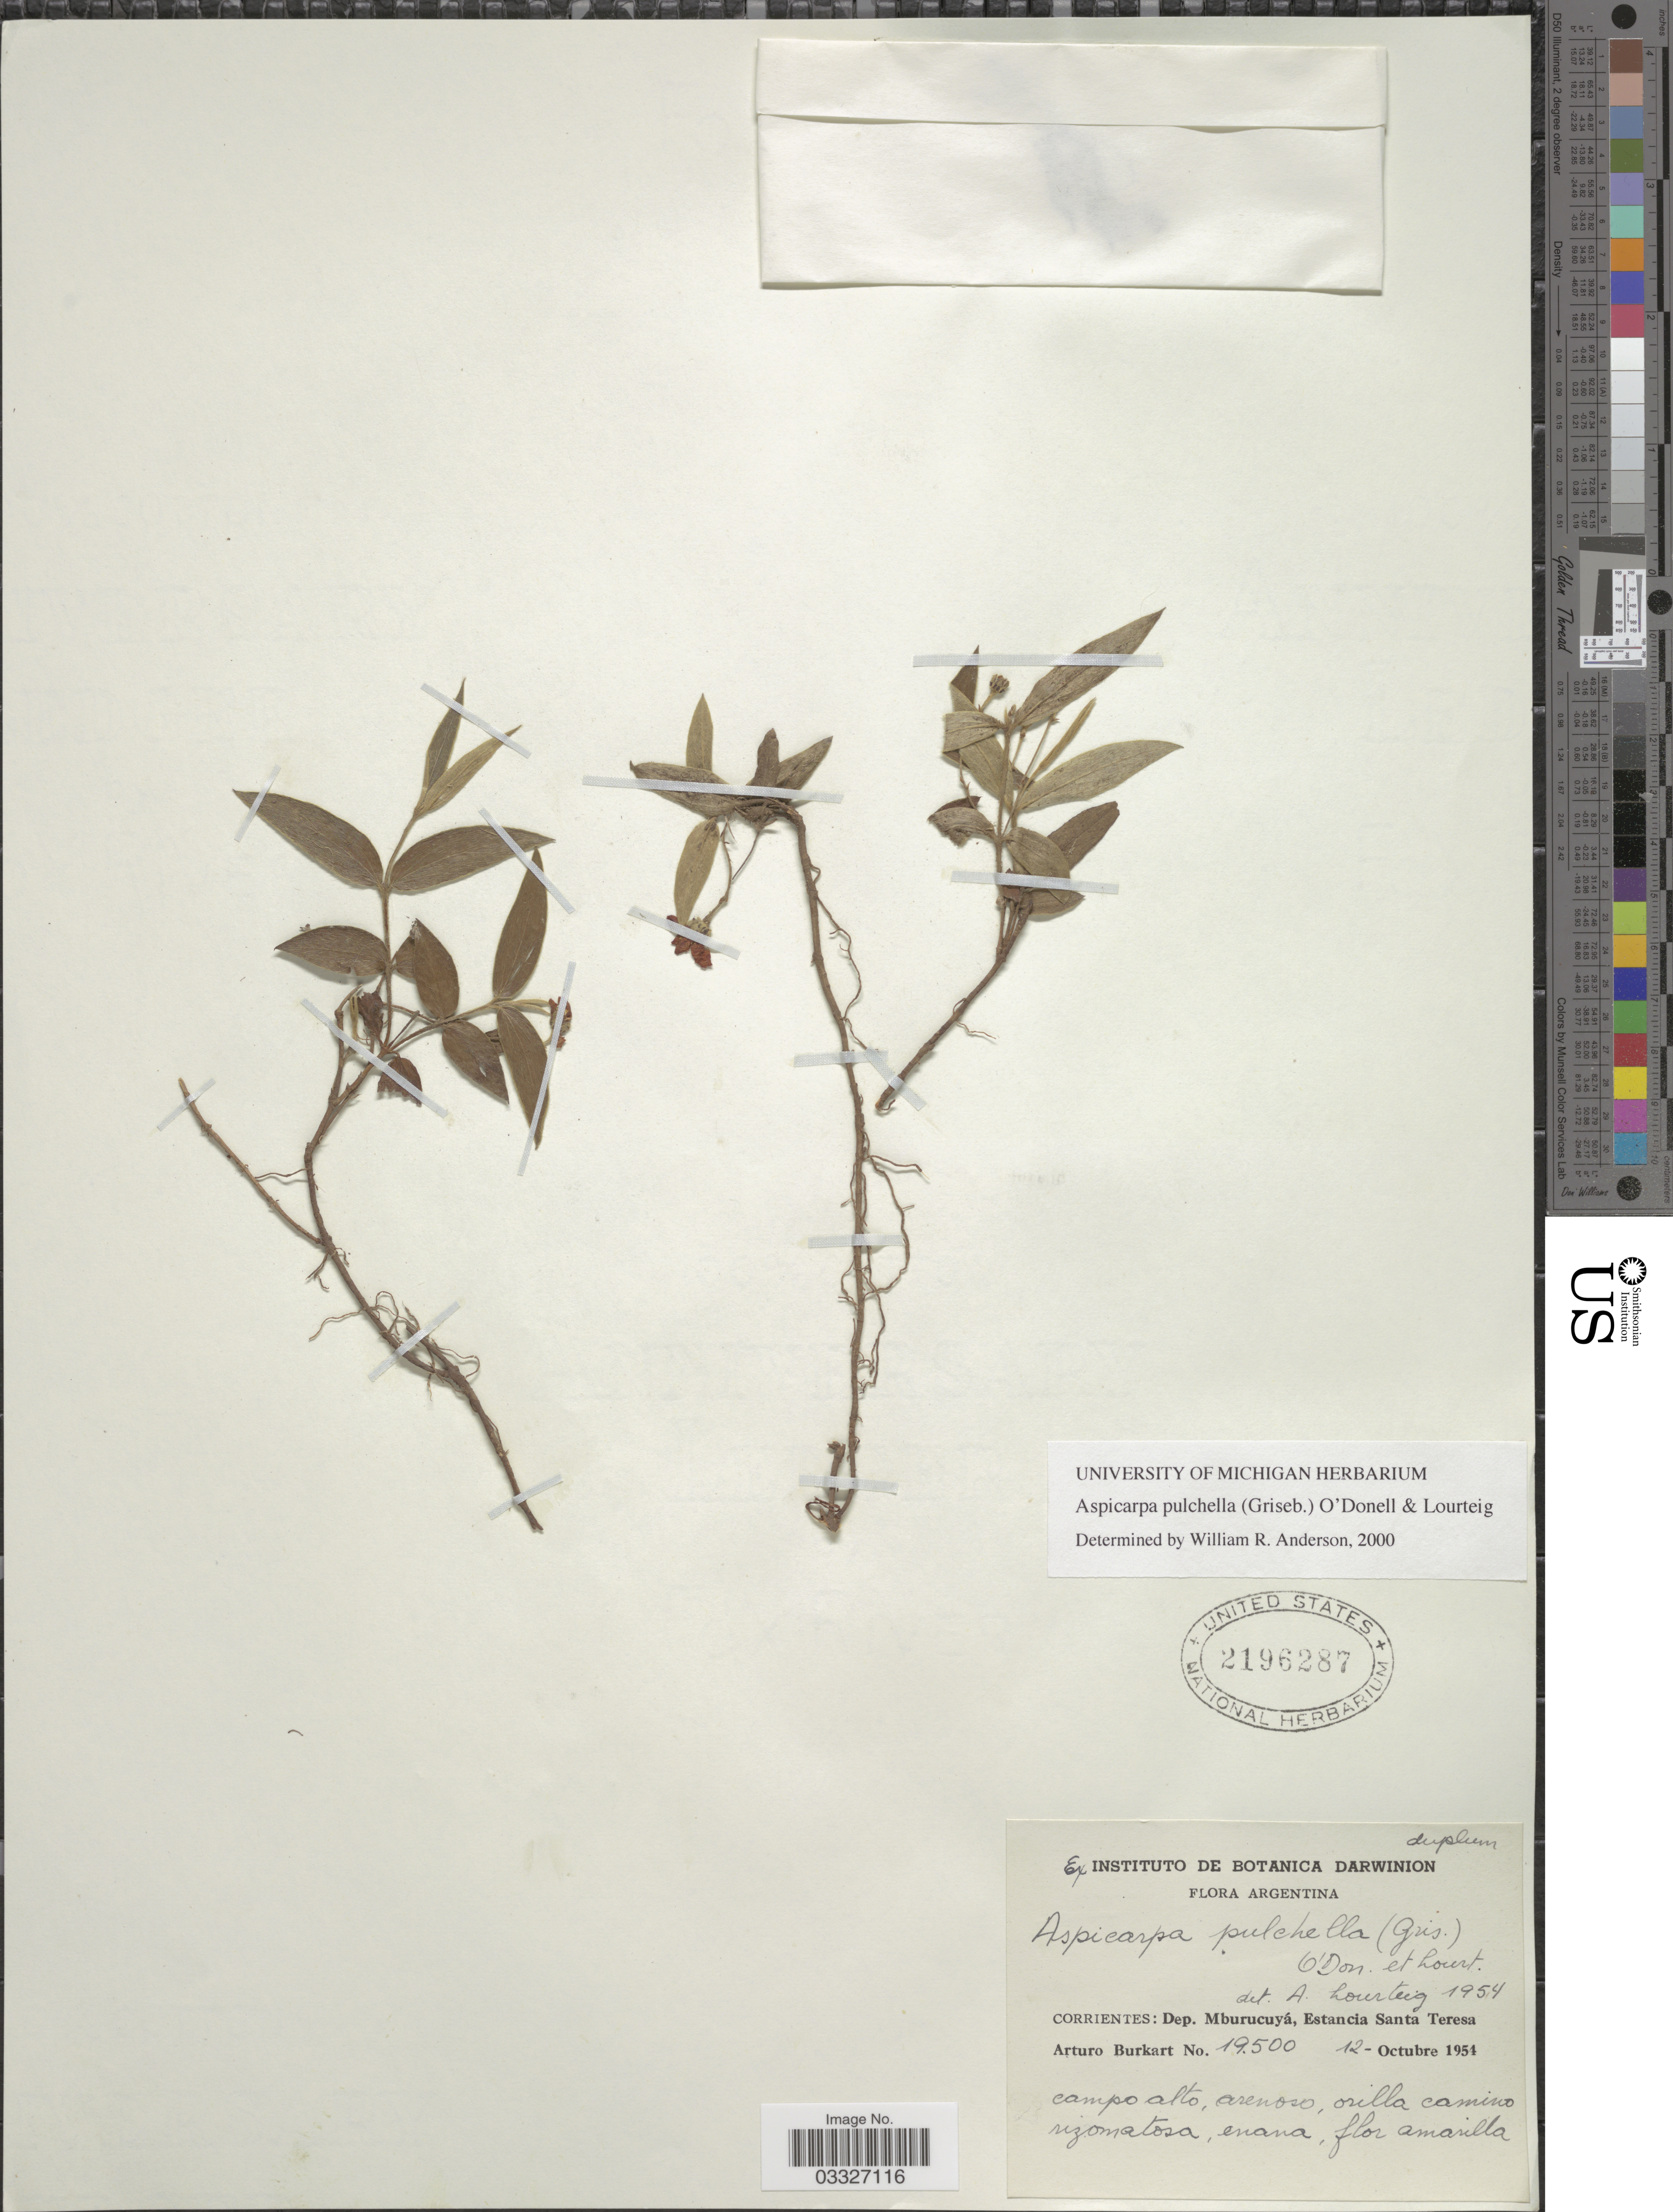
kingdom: Plantae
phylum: Tracheophyta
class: Magnoliopsida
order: Malpighiales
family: Malpighiaceae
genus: Aspicarpa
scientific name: Aspicarpa pulchella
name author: (Griseb.) O'Donell & Lourteig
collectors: A. E. Burkart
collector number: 19500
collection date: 1954-10-12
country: Argentina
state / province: Corrientes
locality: Dep. Mburucuyá, Estancia Santa Teresa.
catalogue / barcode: US 2196287